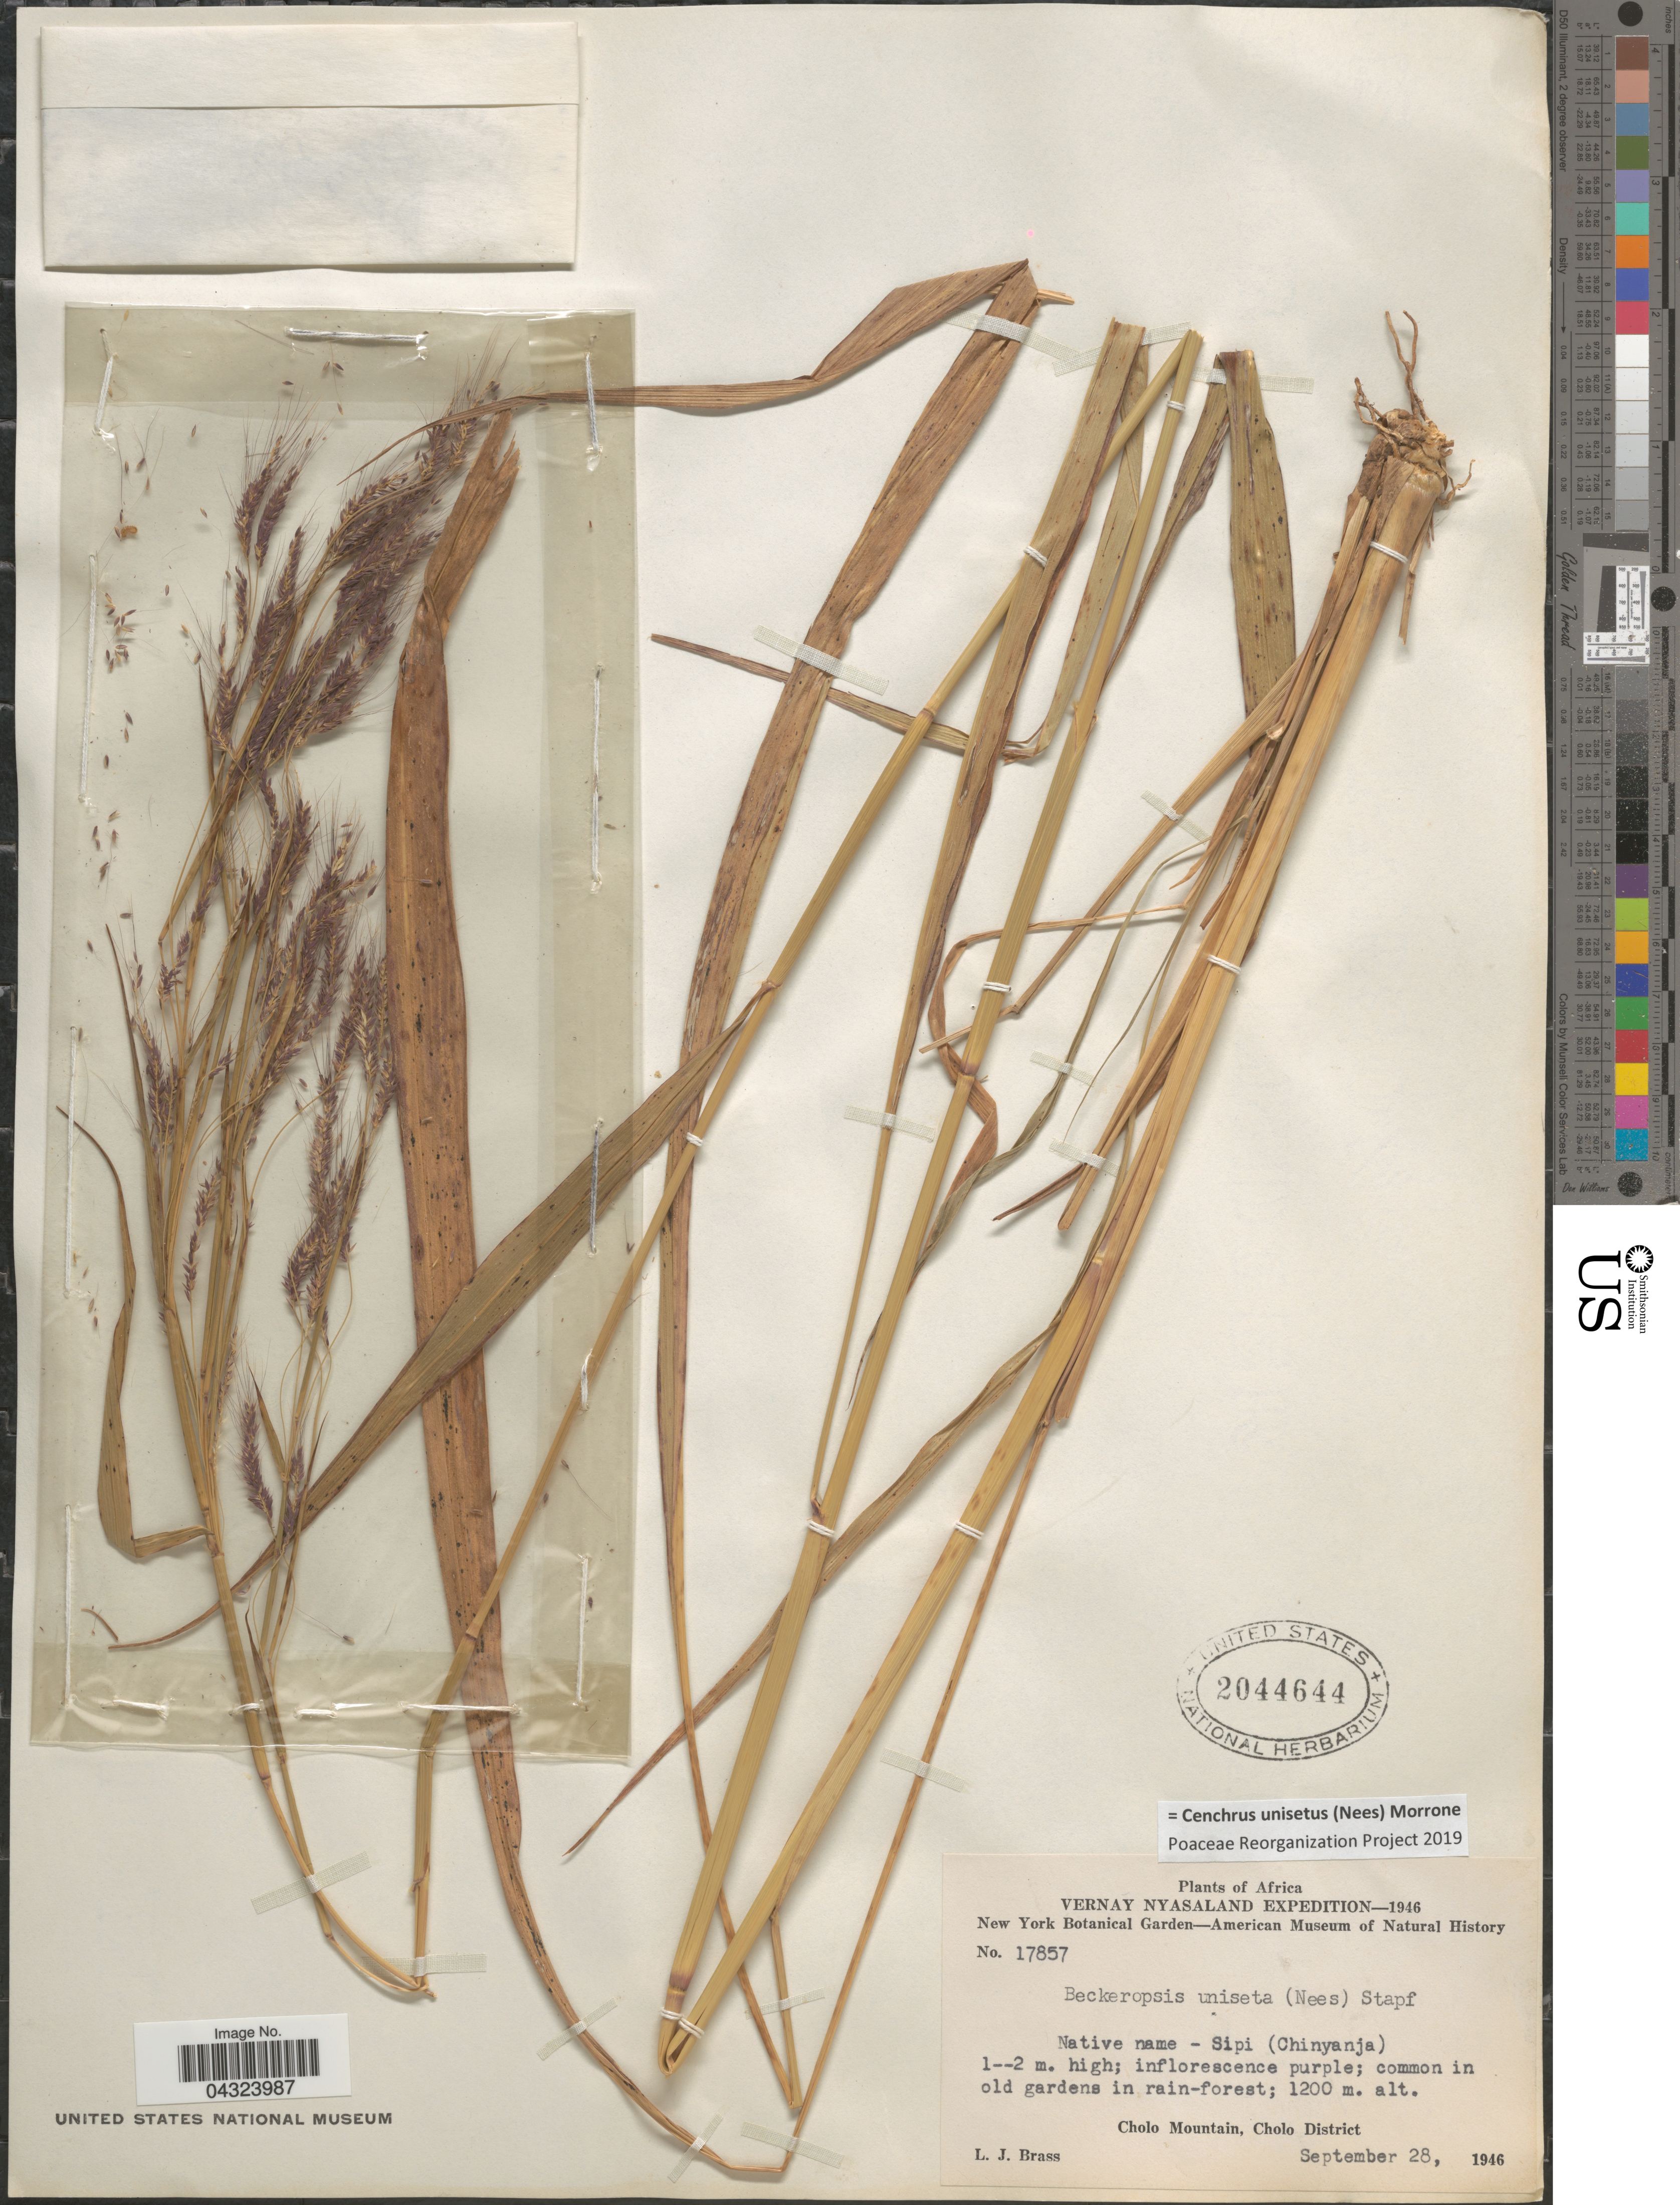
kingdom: Plantae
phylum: Tracheophyta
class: Liliopsida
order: Poales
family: Poaceae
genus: Cenchrus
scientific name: Cenchrus unisetus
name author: (Nees) Morrone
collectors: L. J. Brass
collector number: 17857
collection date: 1946-09-28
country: Malawi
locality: Vernay Nyasaland Expedition-1946. Cholo Mountain, Cholo District.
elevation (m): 1200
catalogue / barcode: US 2044644